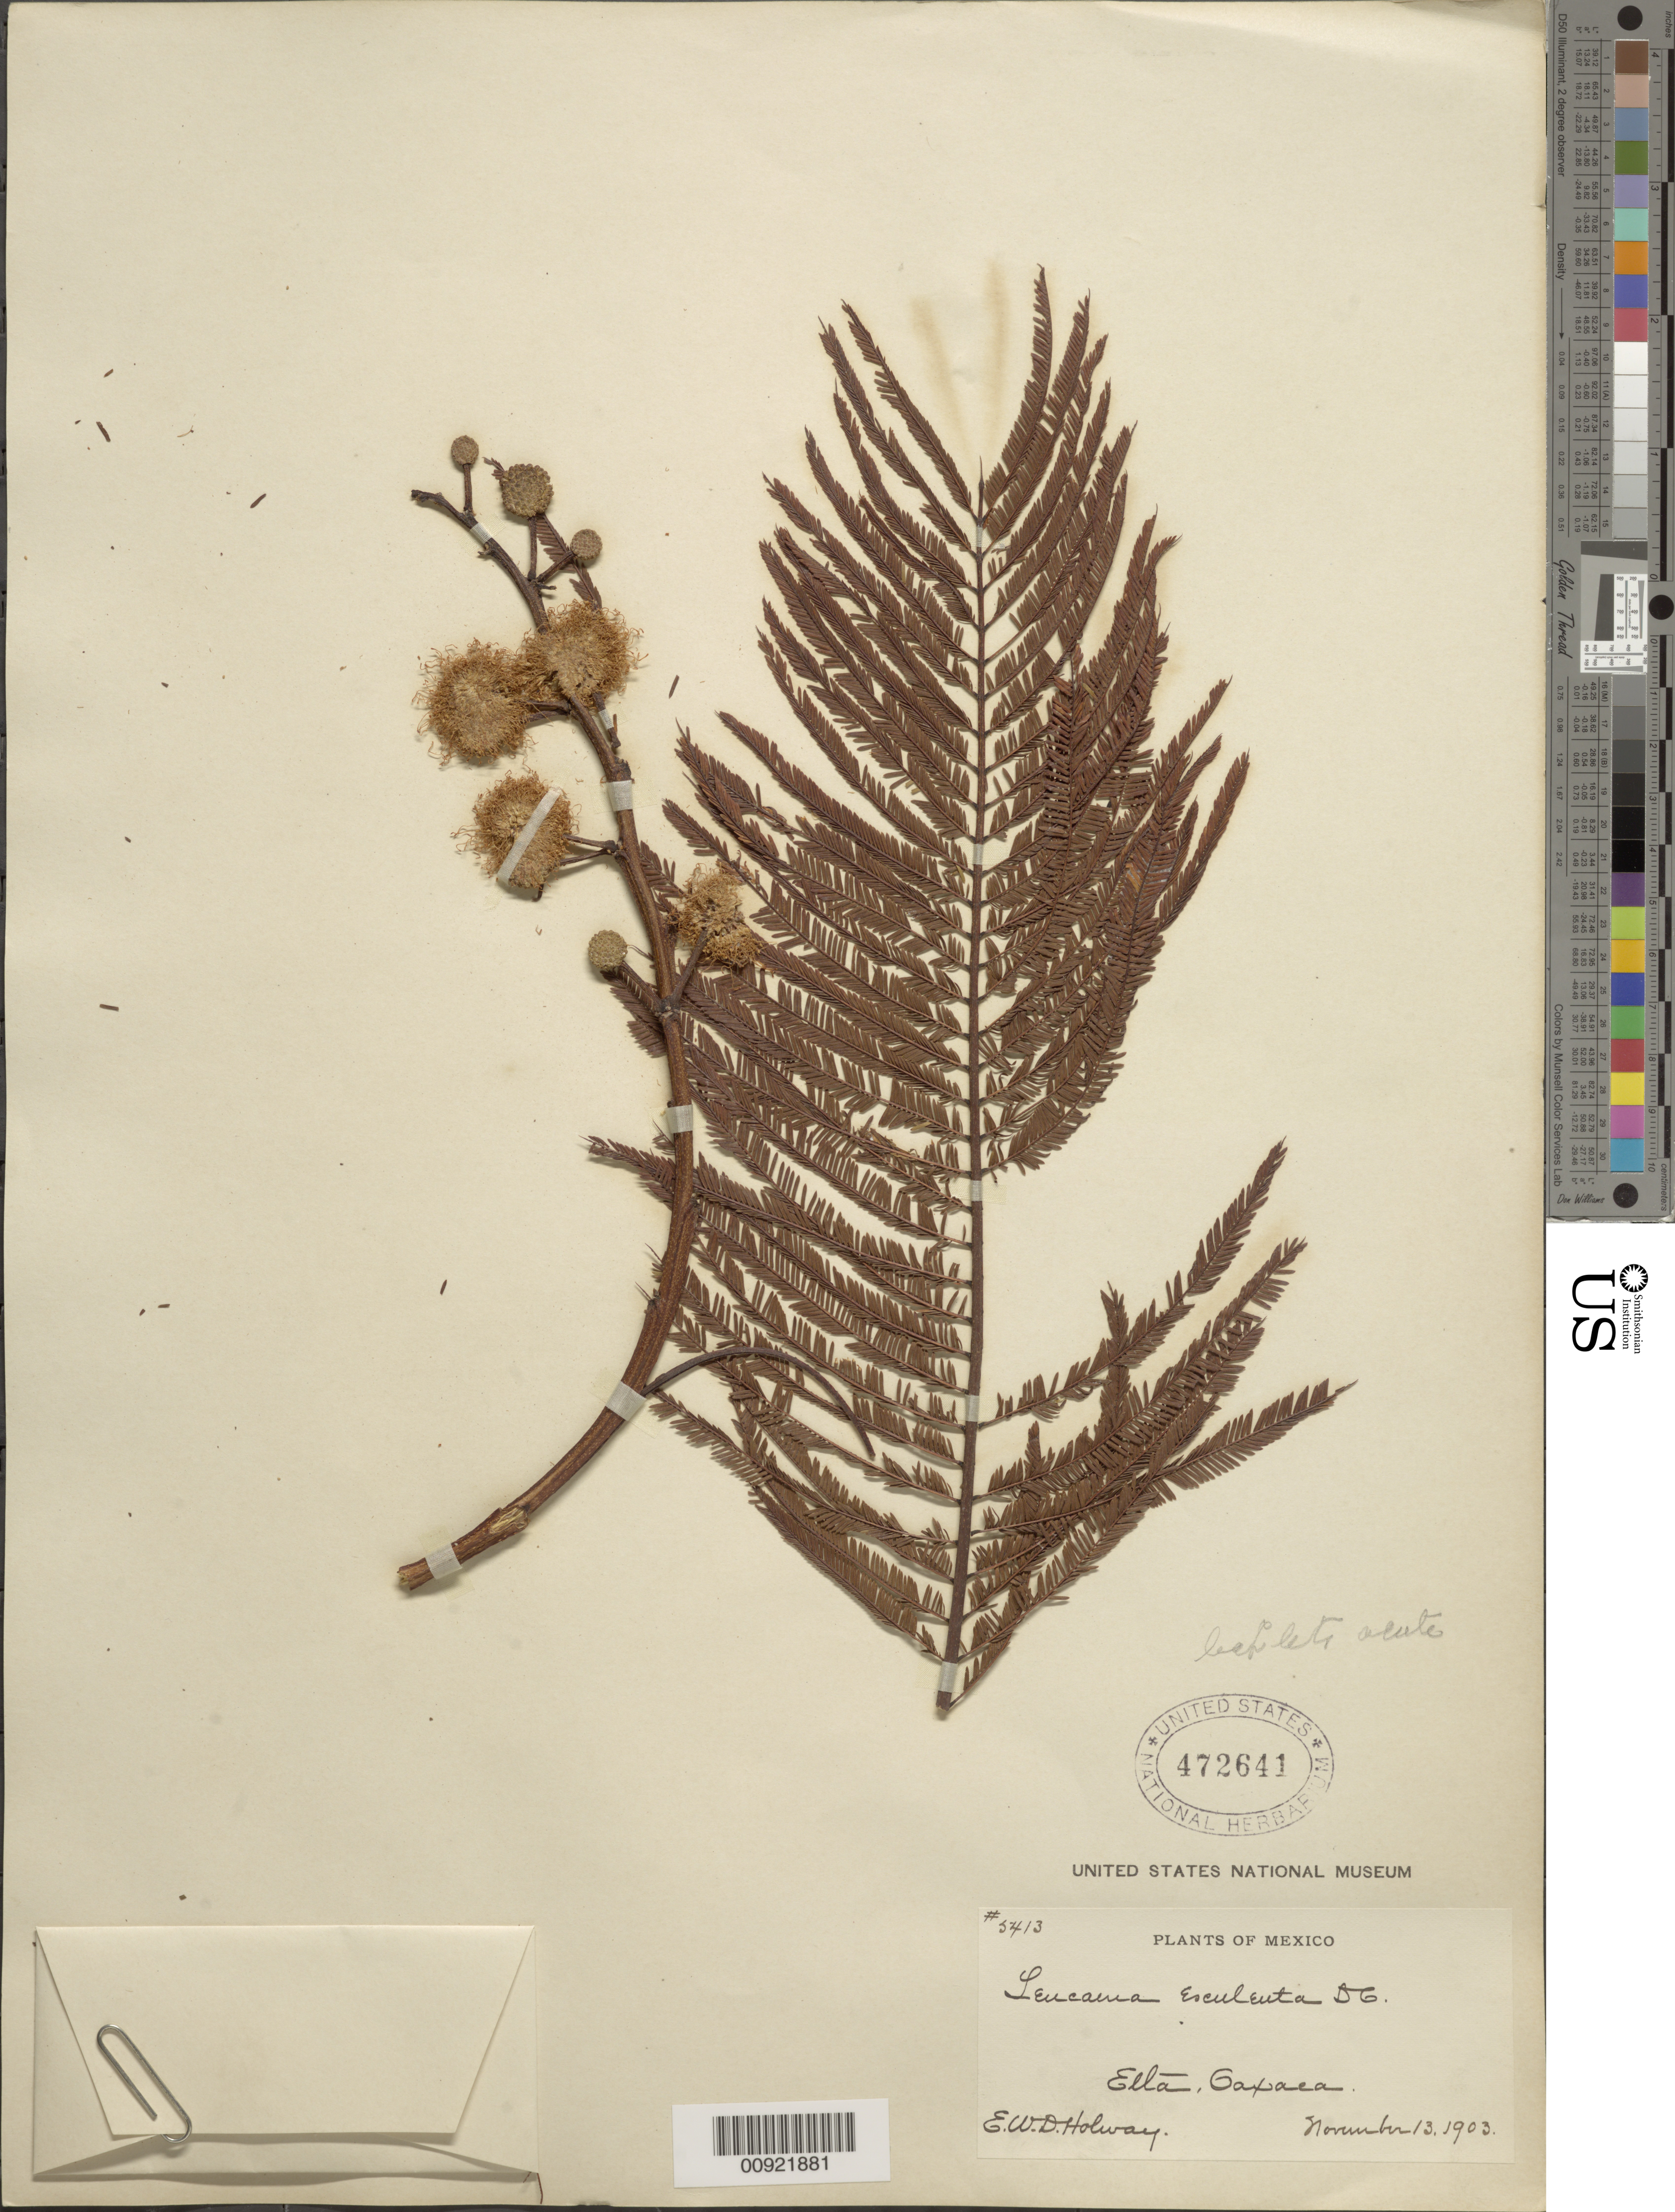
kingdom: Plantae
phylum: Tracheophyta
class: Magnoliopsida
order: Fabales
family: Fabaceae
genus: Leucaena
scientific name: Leucaena esculenta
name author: (Moc. & Sessé ex DC.) Benth.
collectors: E. W. D. Holway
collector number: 5413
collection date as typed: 13 Nov 1903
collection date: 1903-11-13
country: Mexico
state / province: Oaxaca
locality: Etla, Oaxaca.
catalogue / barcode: US 472641